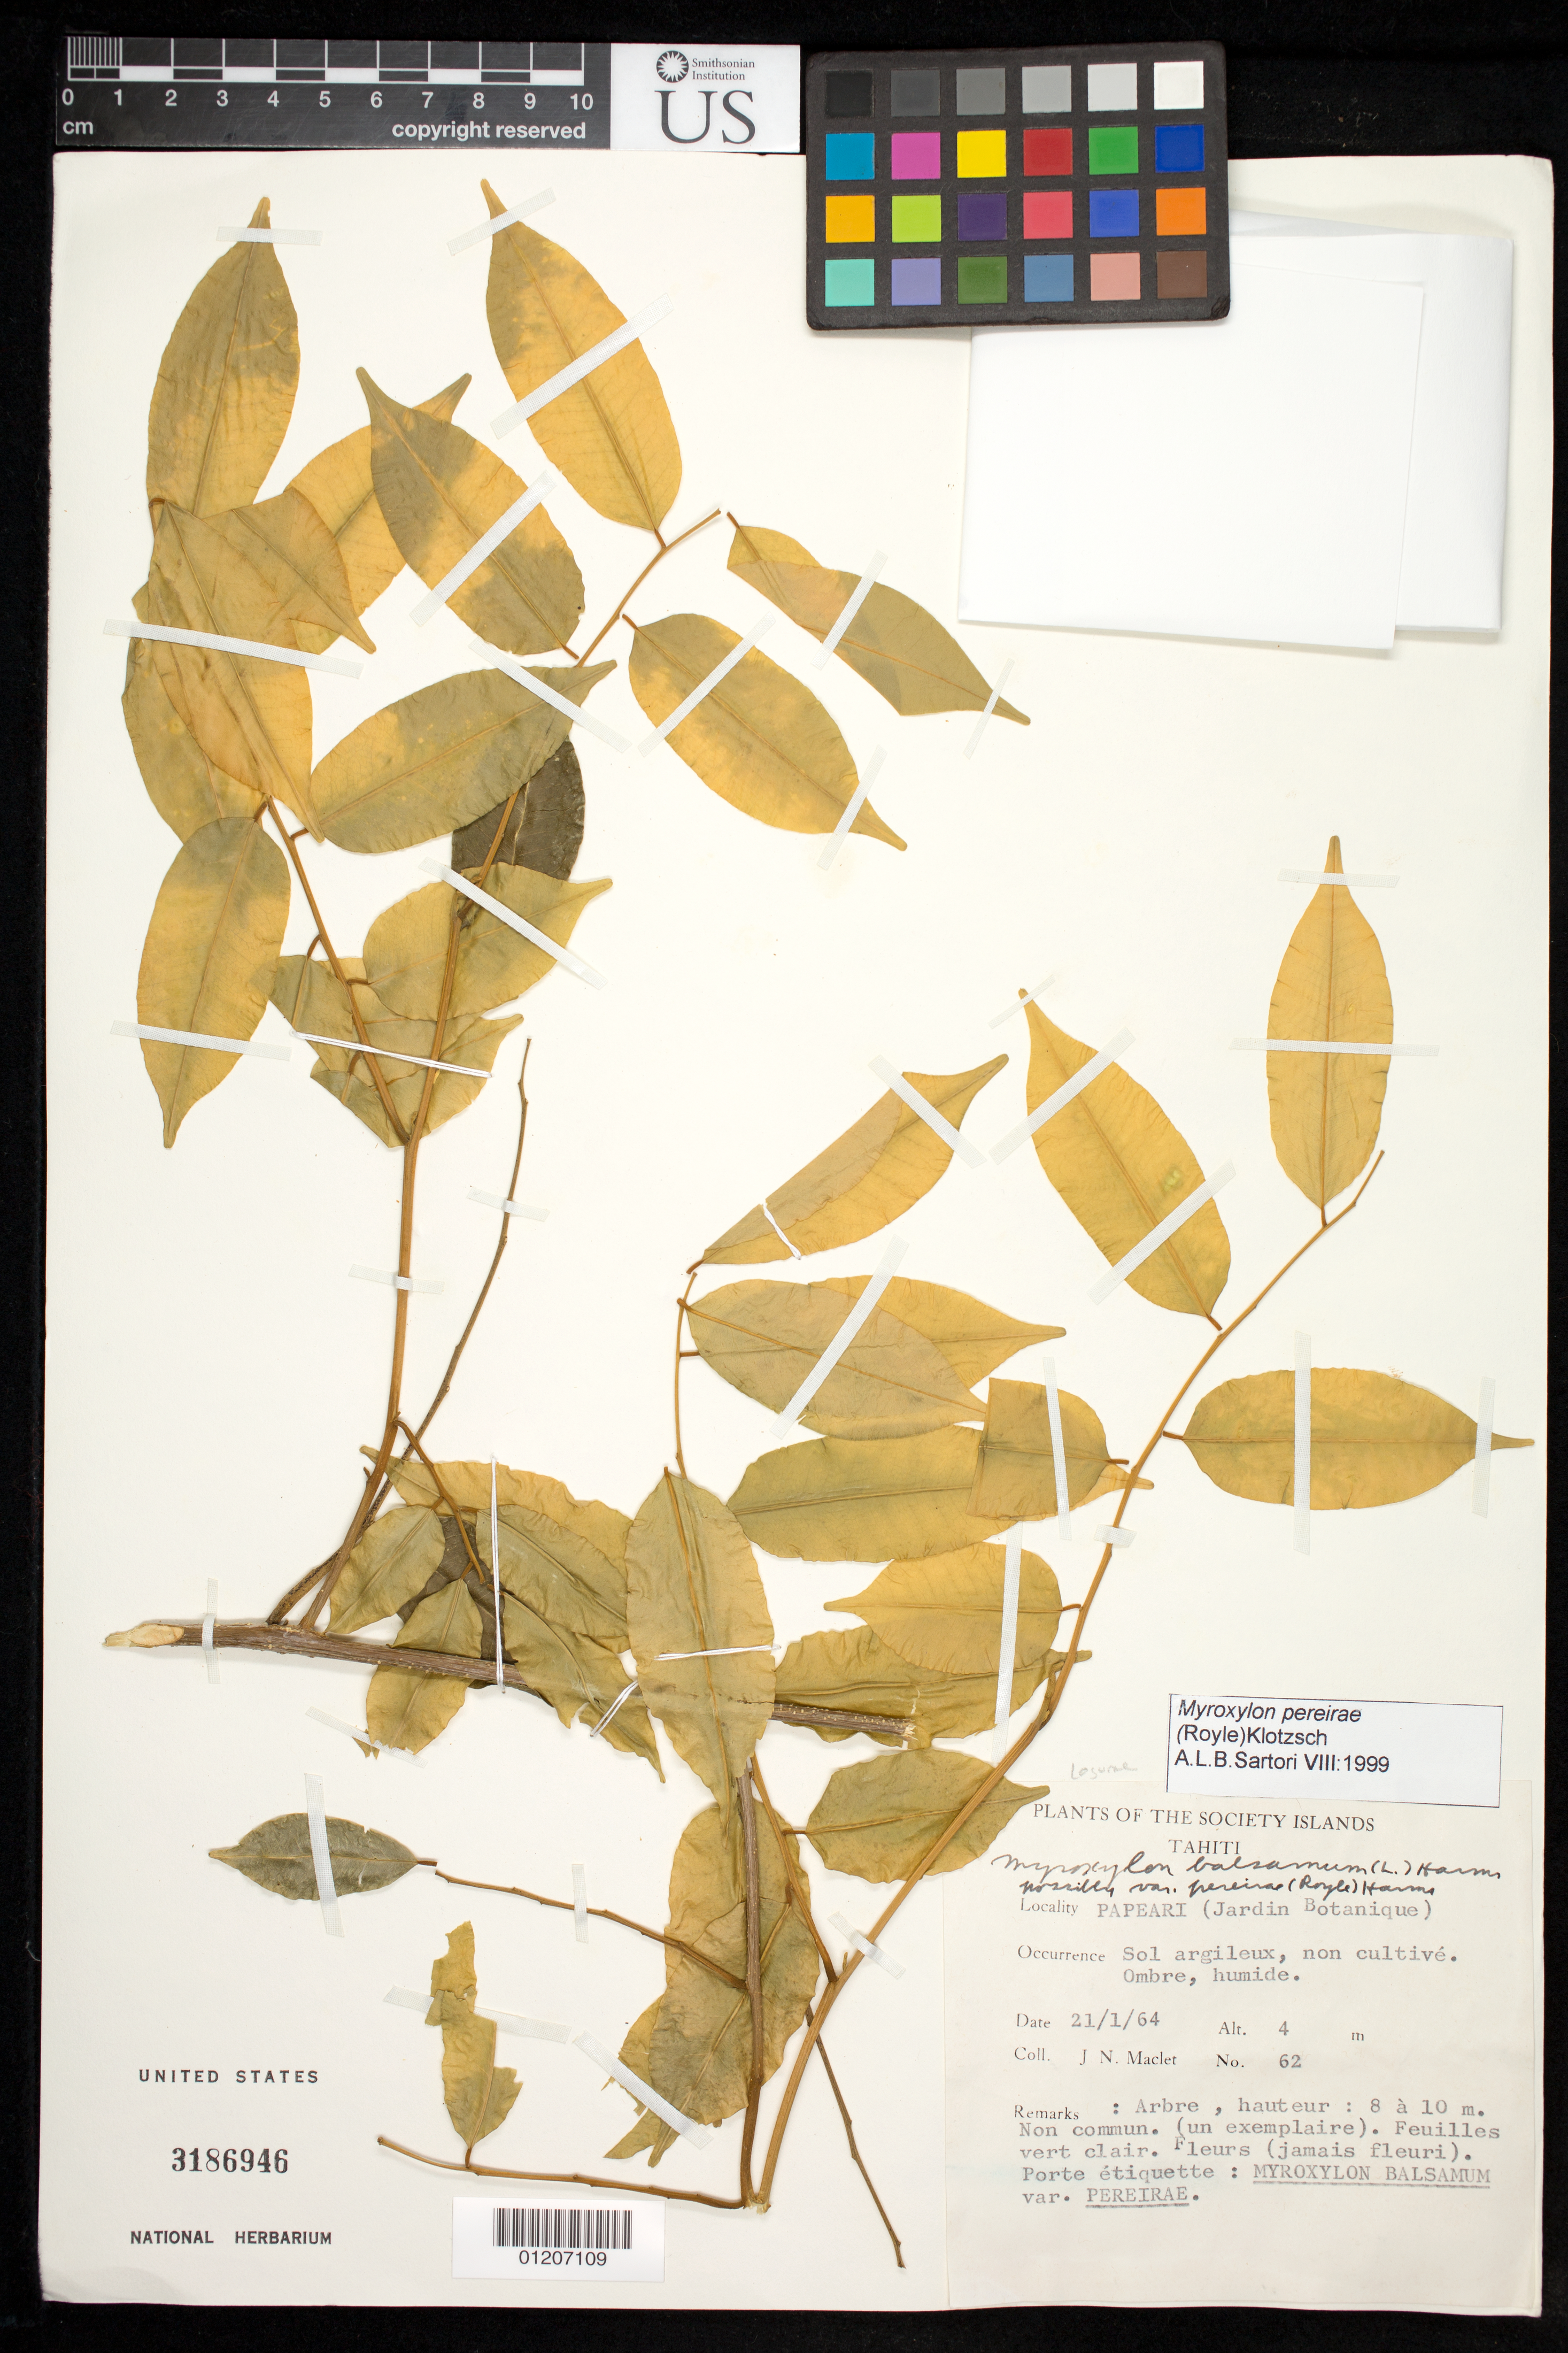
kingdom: Plantae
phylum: Tracheophyta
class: Magnoliopsida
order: Fabales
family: Fabaceae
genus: Myroxylon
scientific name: Myroxylon balsamum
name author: (L.) Harms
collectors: J. Maclet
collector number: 62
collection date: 1964-01-01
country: French Polynesia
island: Tahiti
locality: Papeari (Jardin botanique)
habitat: Ombre, humide.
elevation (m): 4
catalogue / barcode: US 3186946